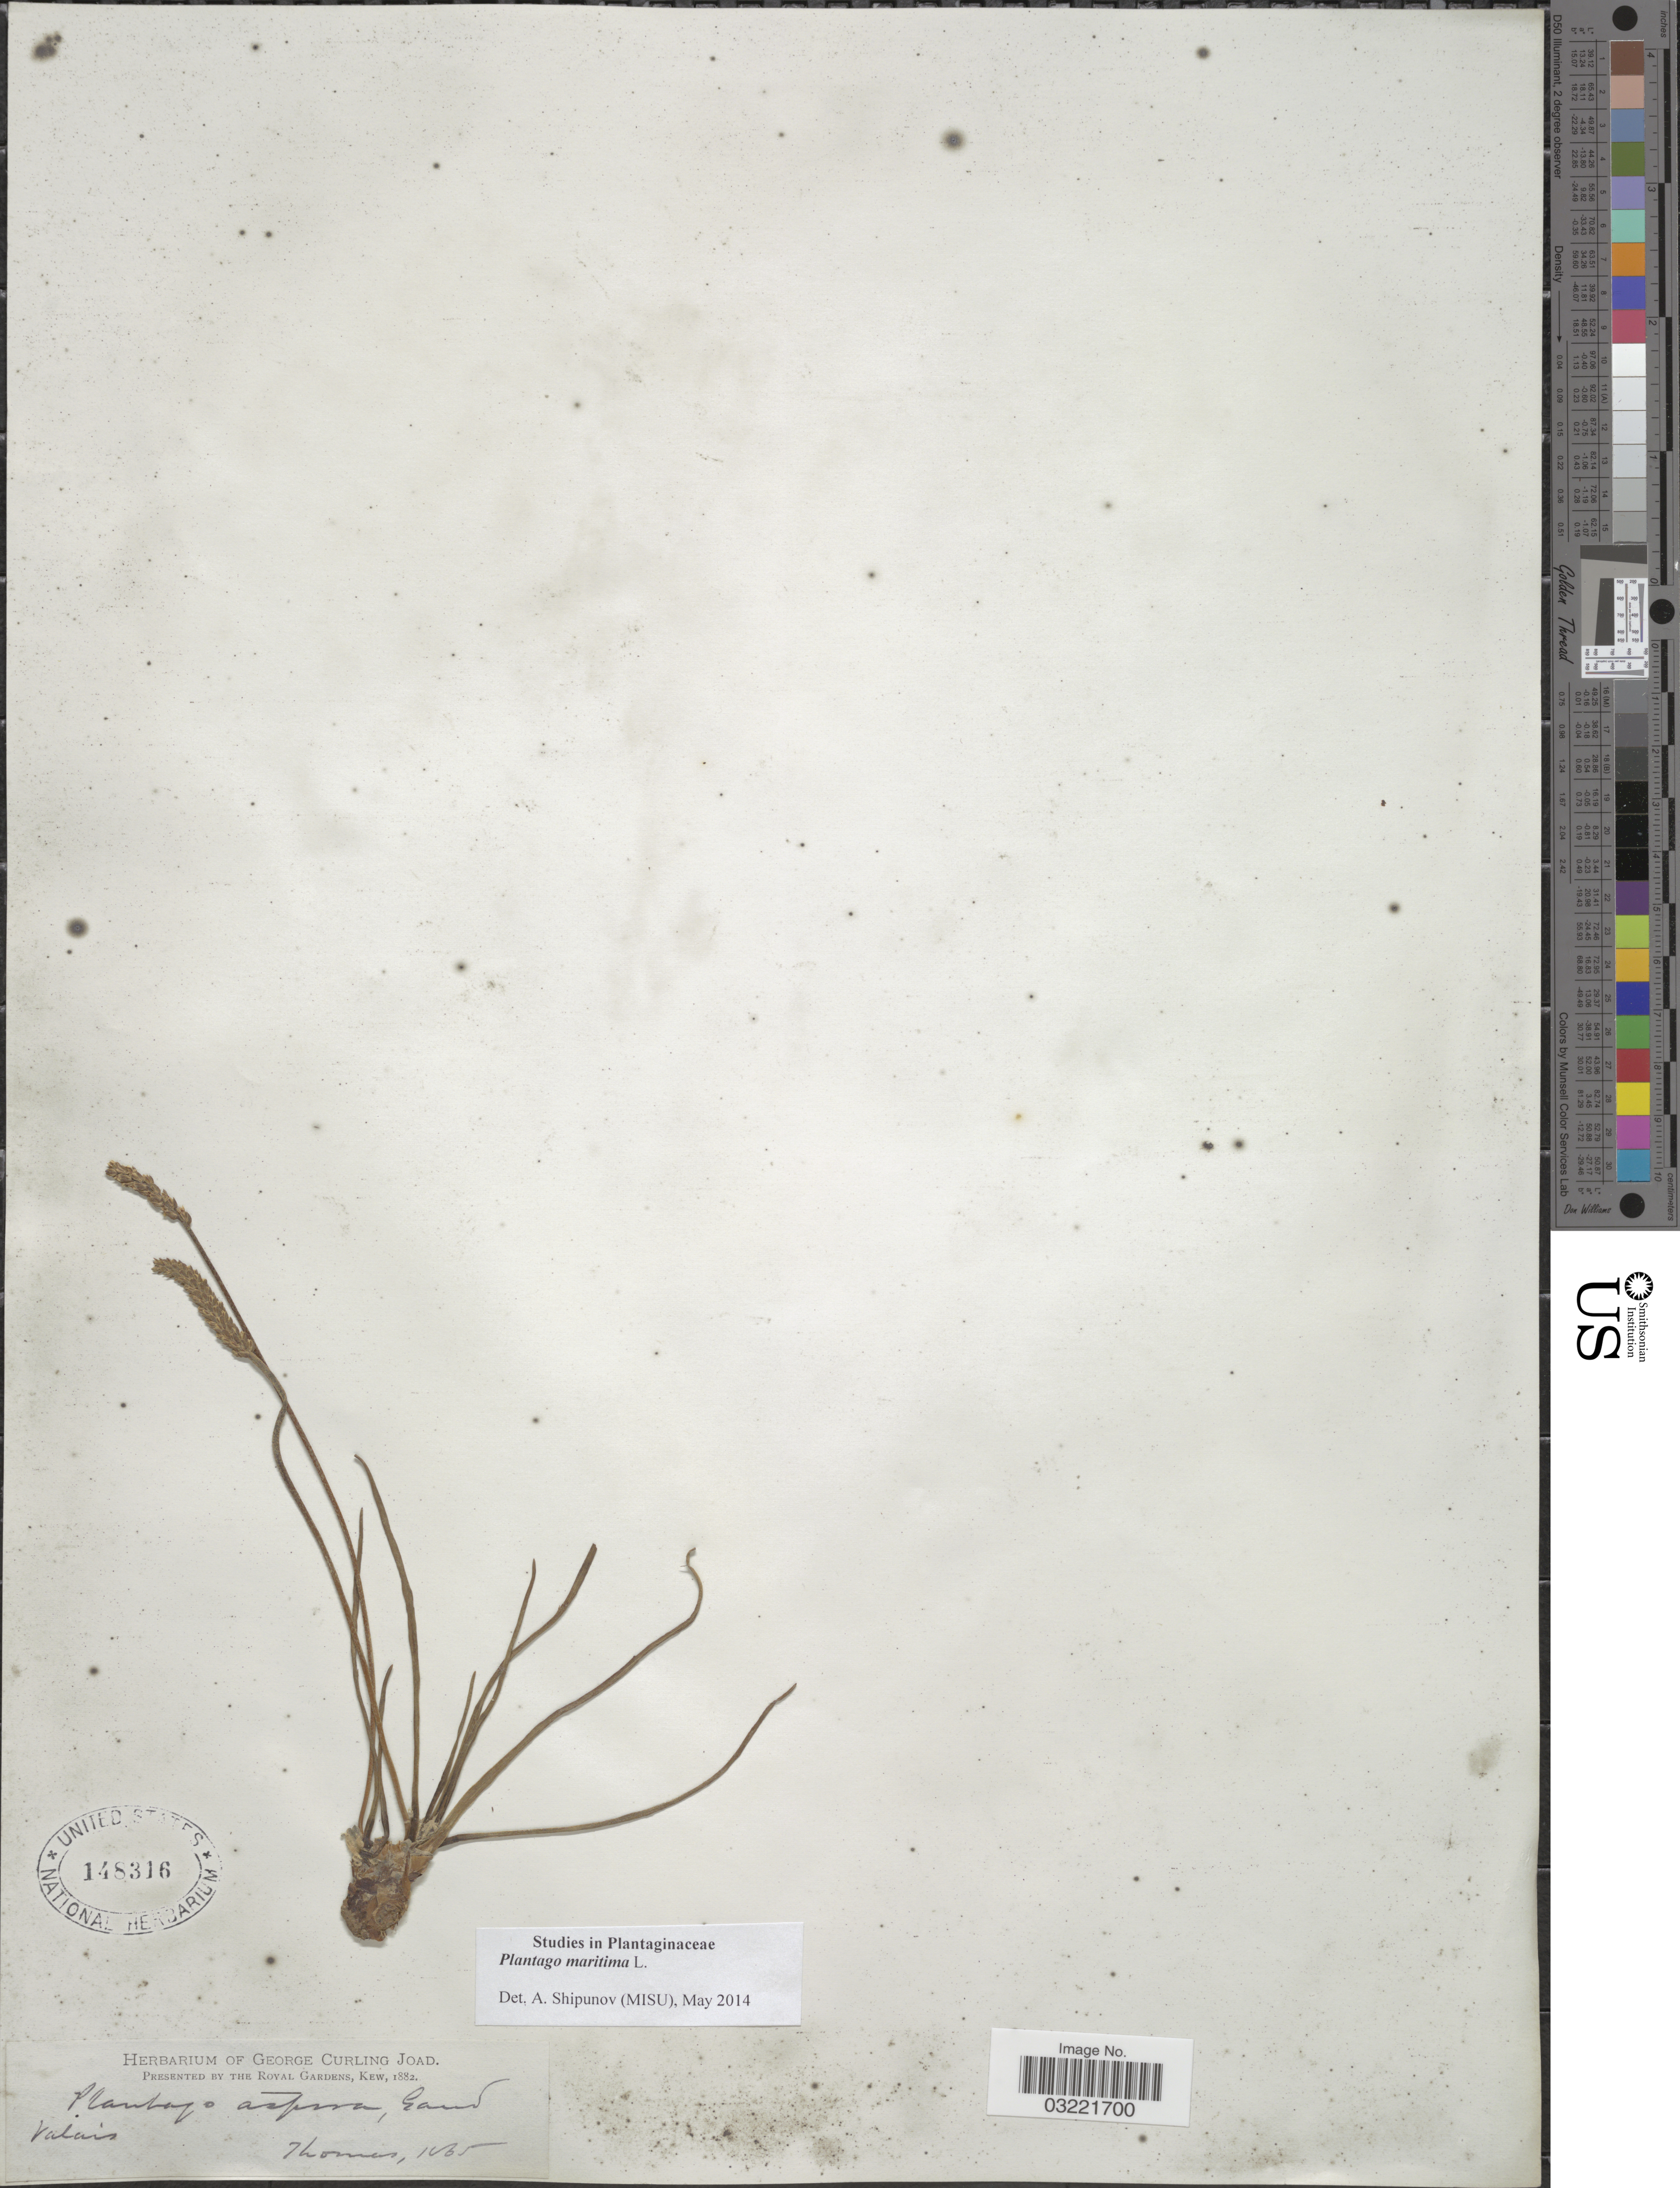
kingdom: Plantae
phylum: Tracheophyta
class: Magnoliopsida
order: Lamiales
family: Plantaginaceae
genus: Plantago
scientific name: Plantago maritima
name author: L.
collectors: -- Thomas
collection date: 1865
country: Switzerland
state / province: Valais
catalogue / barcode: US 148316